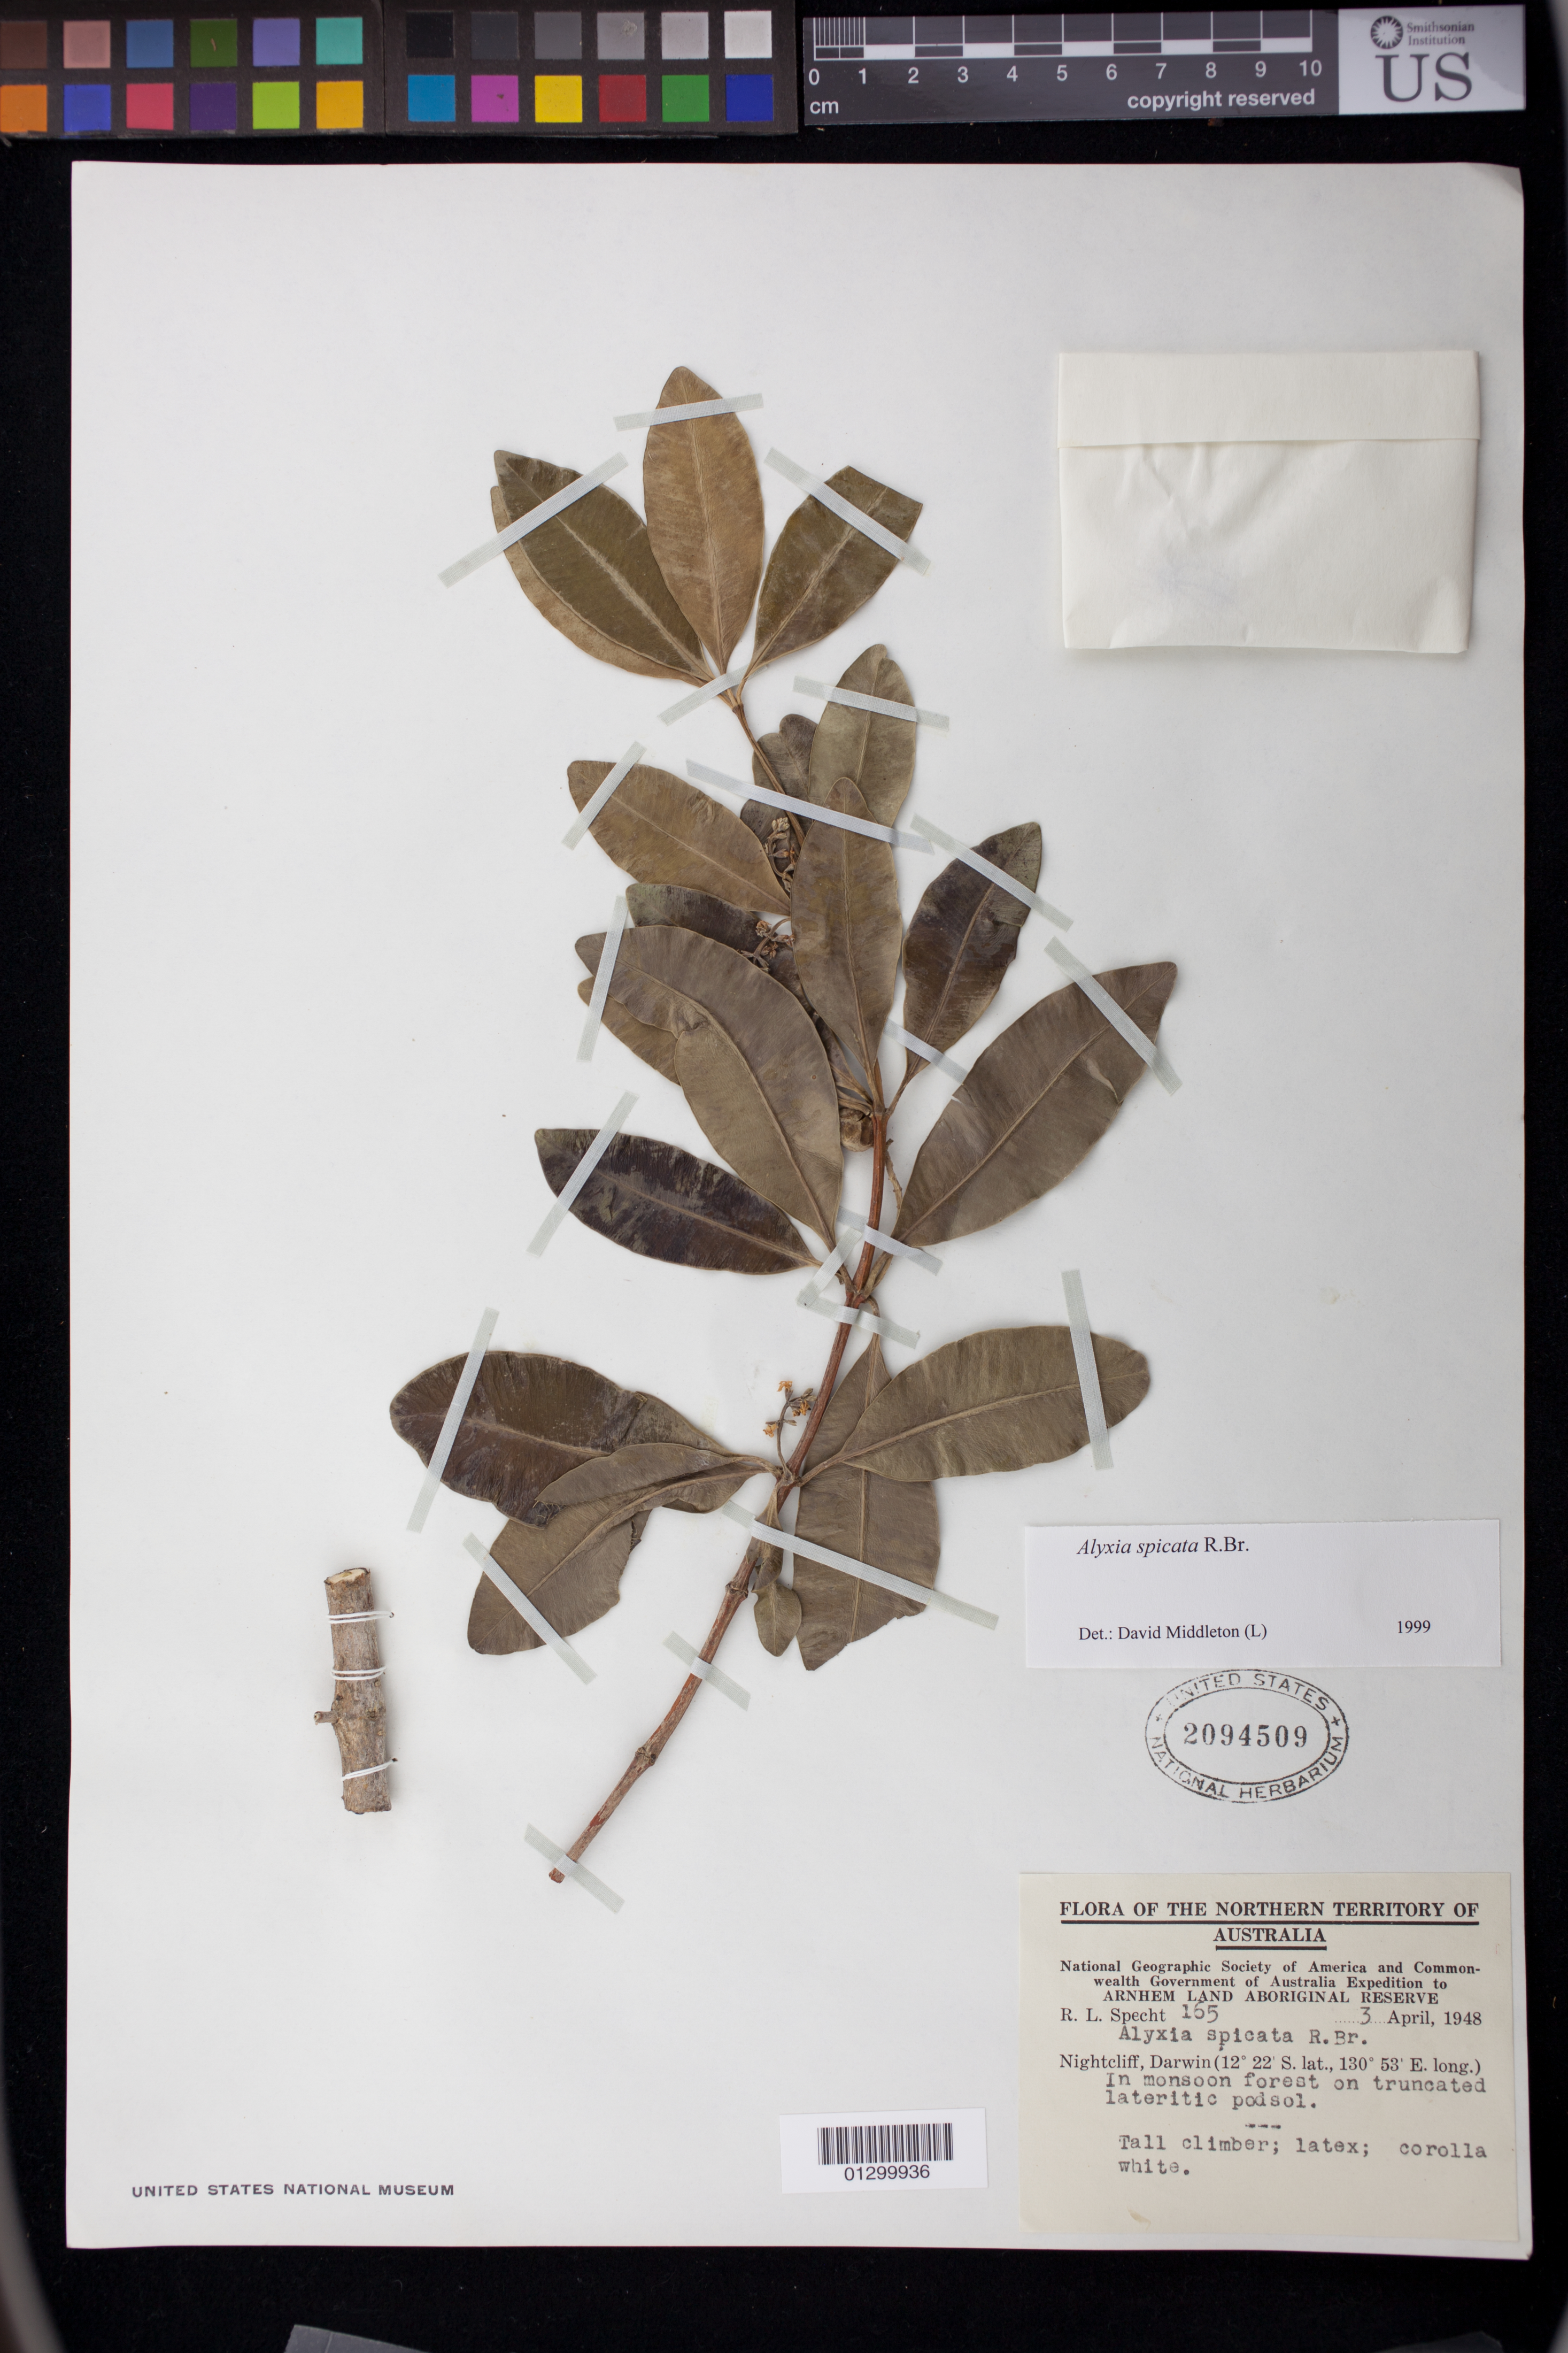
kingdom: Plantae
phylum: Tracheophyta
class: Magnoliopsida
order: Gentianales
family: Apocynaceae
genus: Alyxia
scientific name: Alyxia spicata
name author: R. Br.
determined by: Middleton, D. J.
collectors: R. L. Specht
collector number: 165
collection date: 1948-04-03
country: Australia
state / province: Northern Territory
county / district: Darwin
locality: Arnhem Land Aboriginal Reserve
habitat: In monsoon forest on truncated lateritic podosl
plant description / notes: Tall climber; latex; corolla white;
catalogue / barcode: US 2094509